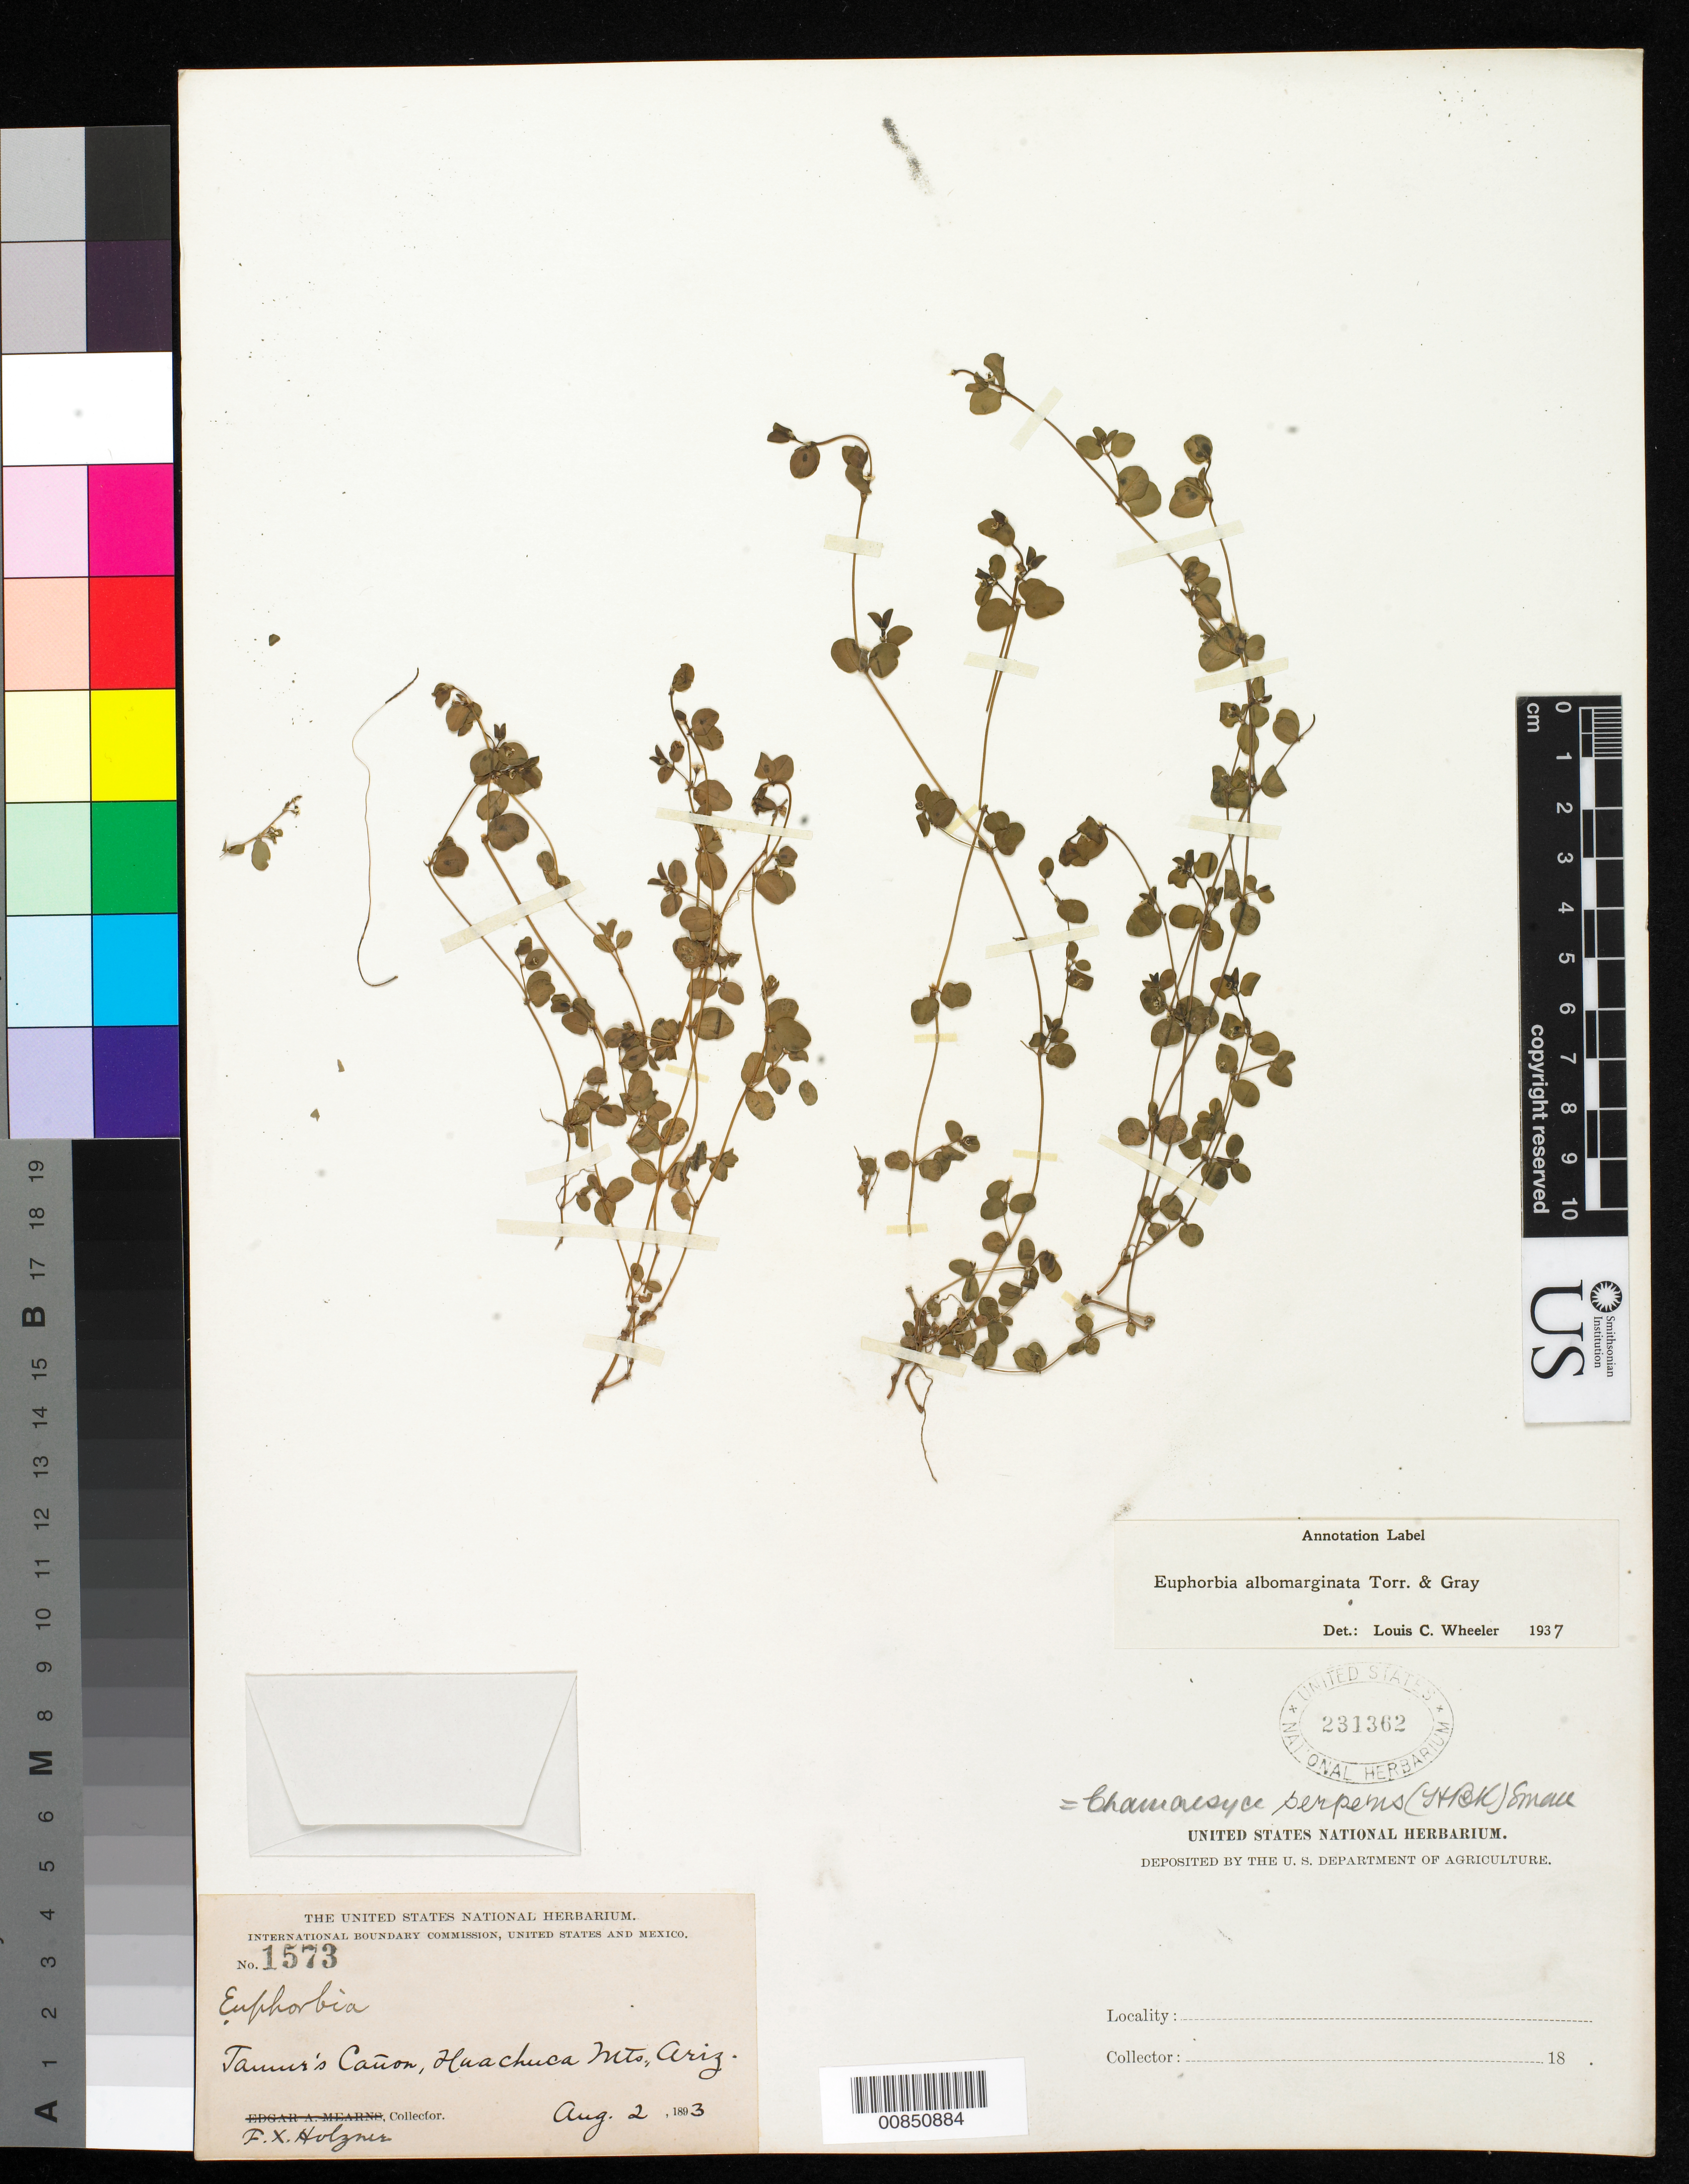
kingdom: Plantae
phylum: Tracheophyta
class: Magnoliopsida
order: Malpighiales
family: Euphorbiaceae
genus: Chamaesyce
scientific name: Chamaesyce albomarginata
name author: (Torr. & A. Gray) Small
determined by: Wheeler, J. L.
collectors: F. X. Holzner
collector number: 1573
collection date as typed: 02 Aug 1893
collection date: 1893-08-02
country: United States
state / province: Arizona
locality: Tanner's Canyon, Huachuca Mts.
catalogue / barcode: US 231362